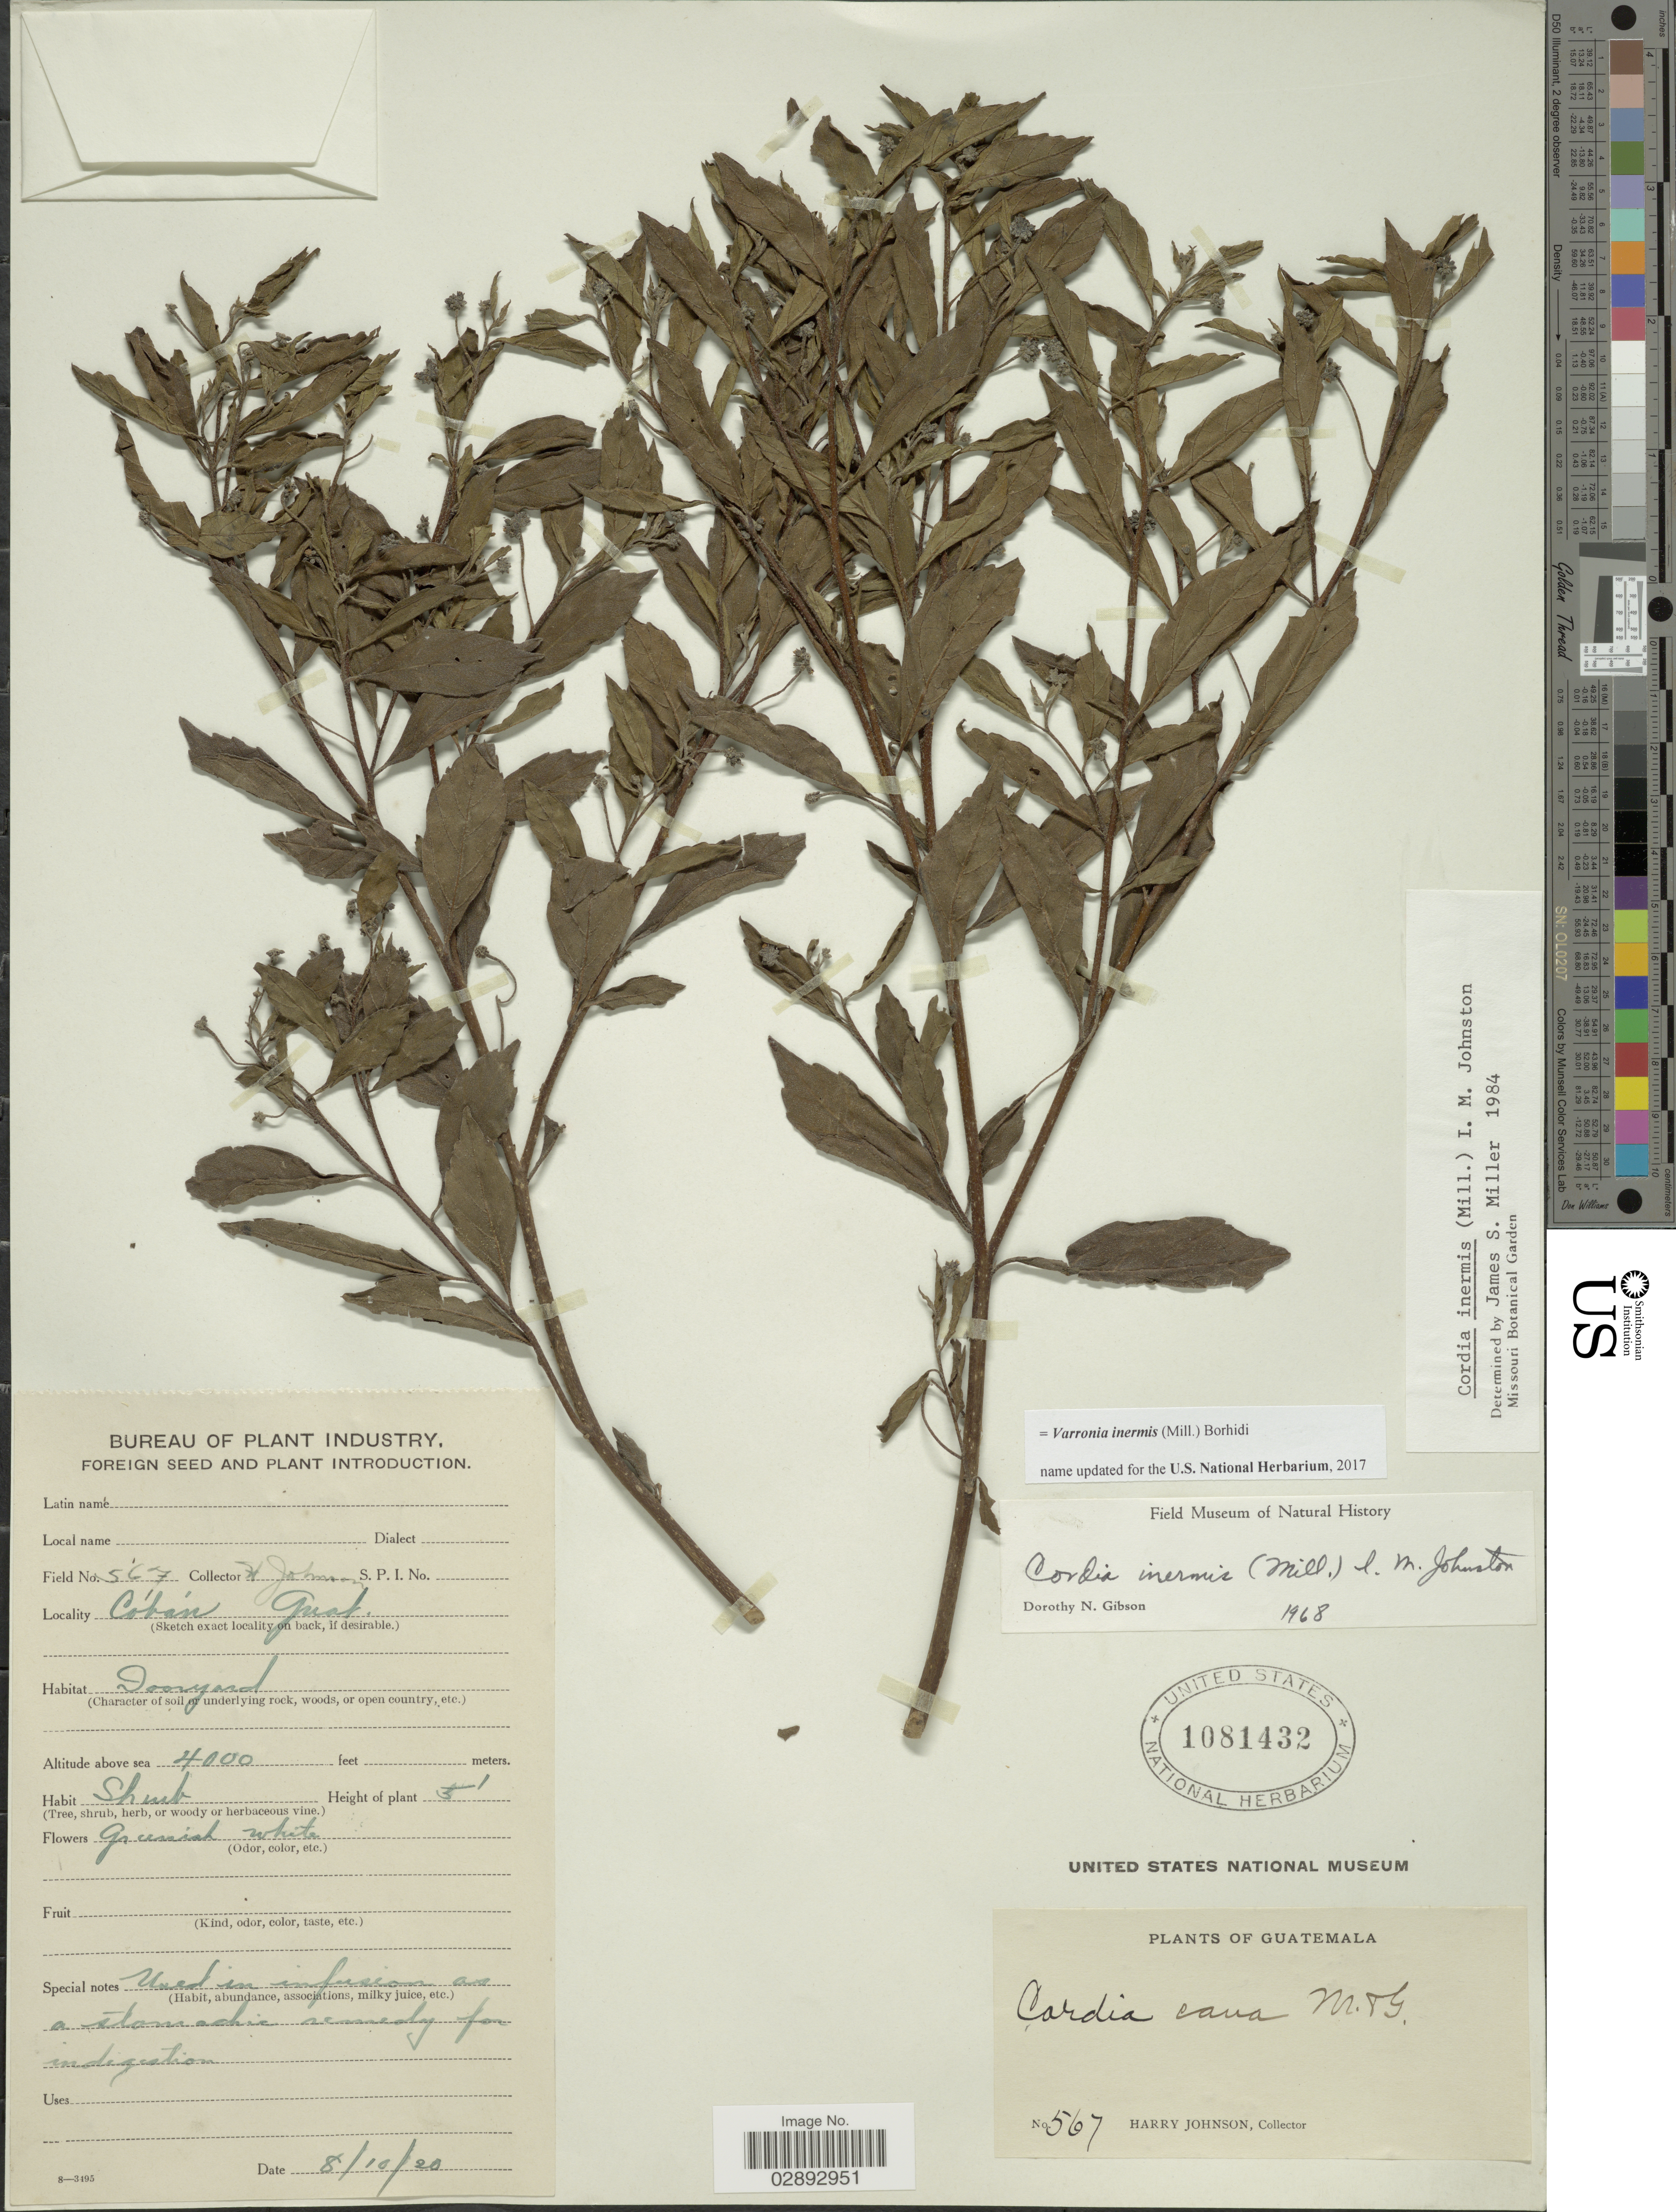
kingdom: Plantae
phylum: Tracheophyta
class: Magnoliopsida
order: Boraginales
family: Cordiaceae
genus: Varronia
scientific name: Varronia inermis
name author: (Mill.) Borhidi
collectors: H. Johnson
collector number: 567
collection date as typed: Transcribed d/m/y: 8/10/20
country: Guatemala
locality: Cobán.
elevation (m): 1219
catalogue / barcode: US 1081432